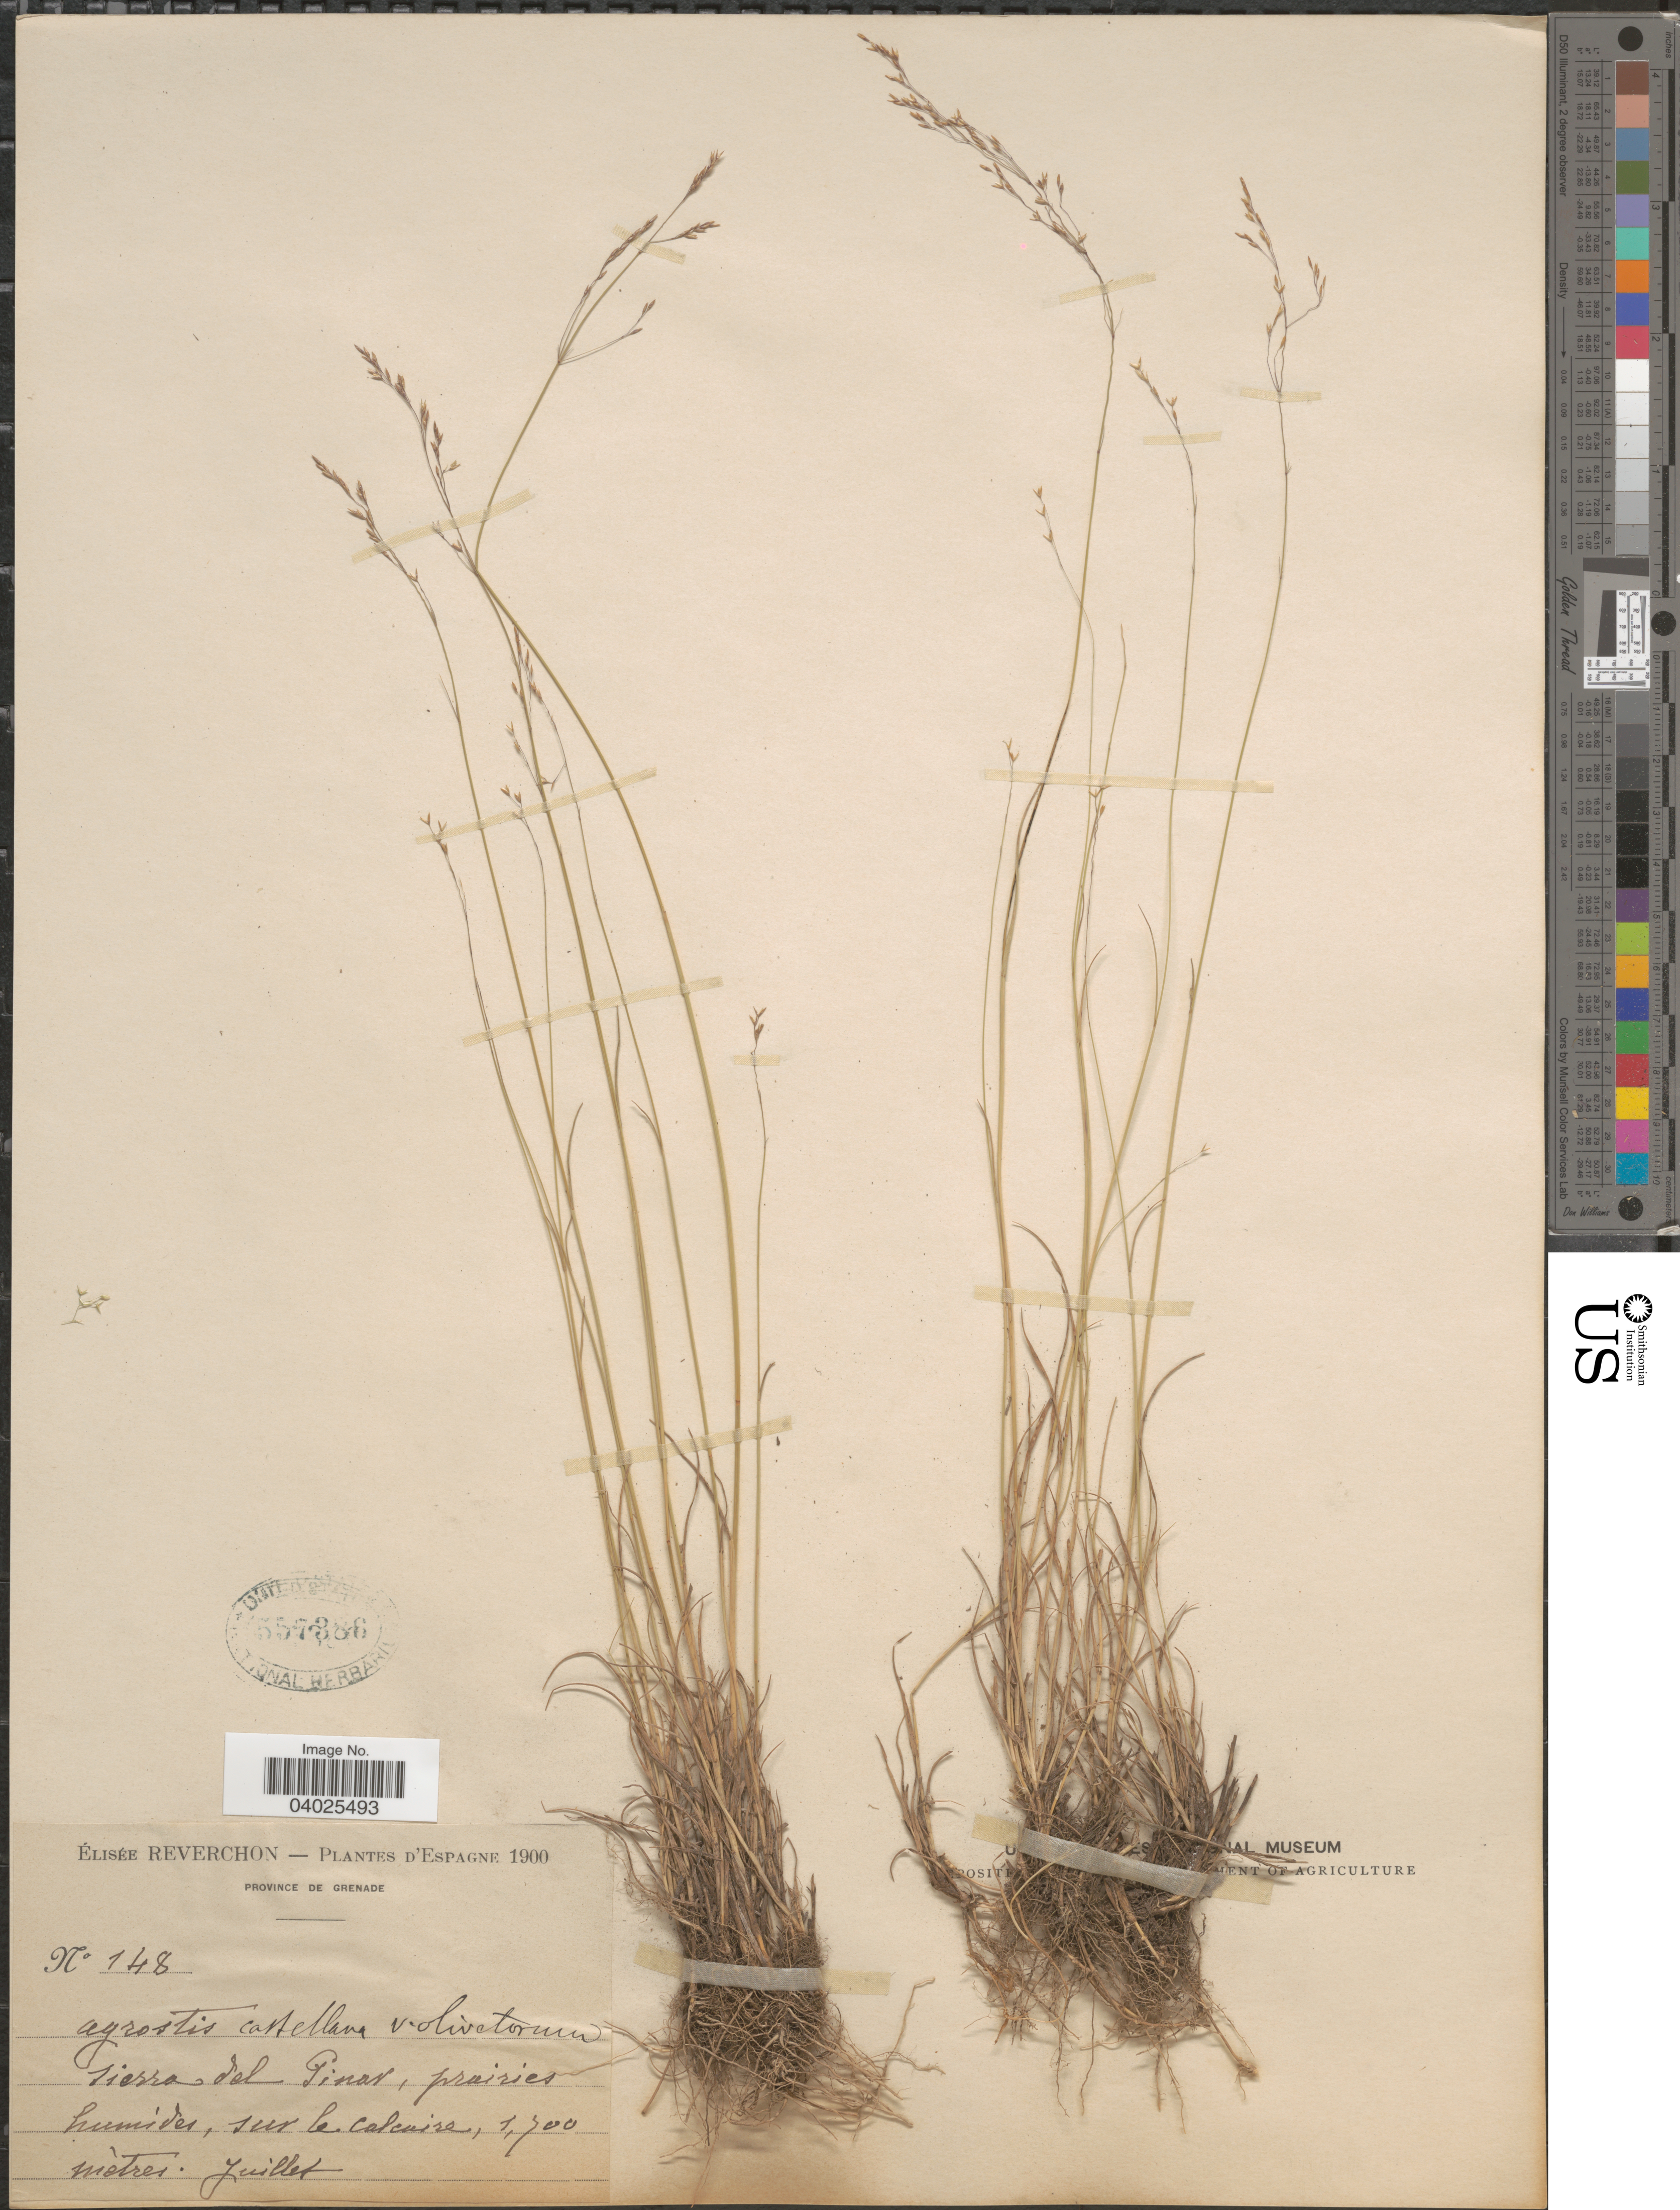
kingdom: Plantae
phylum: Tracheophyta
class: Liliopsida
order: Poales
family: Poaceae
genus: Agrostis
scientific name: Agrostis castellana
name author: Boiss. & Reut.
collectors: E. Reverchon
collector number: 148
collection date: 1900-07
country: Spain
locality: Espagne. Province de Grenade. Sierra del Pinar, prairies humìdes, sur le calcaire.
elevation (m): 1700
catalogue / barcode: US 557386